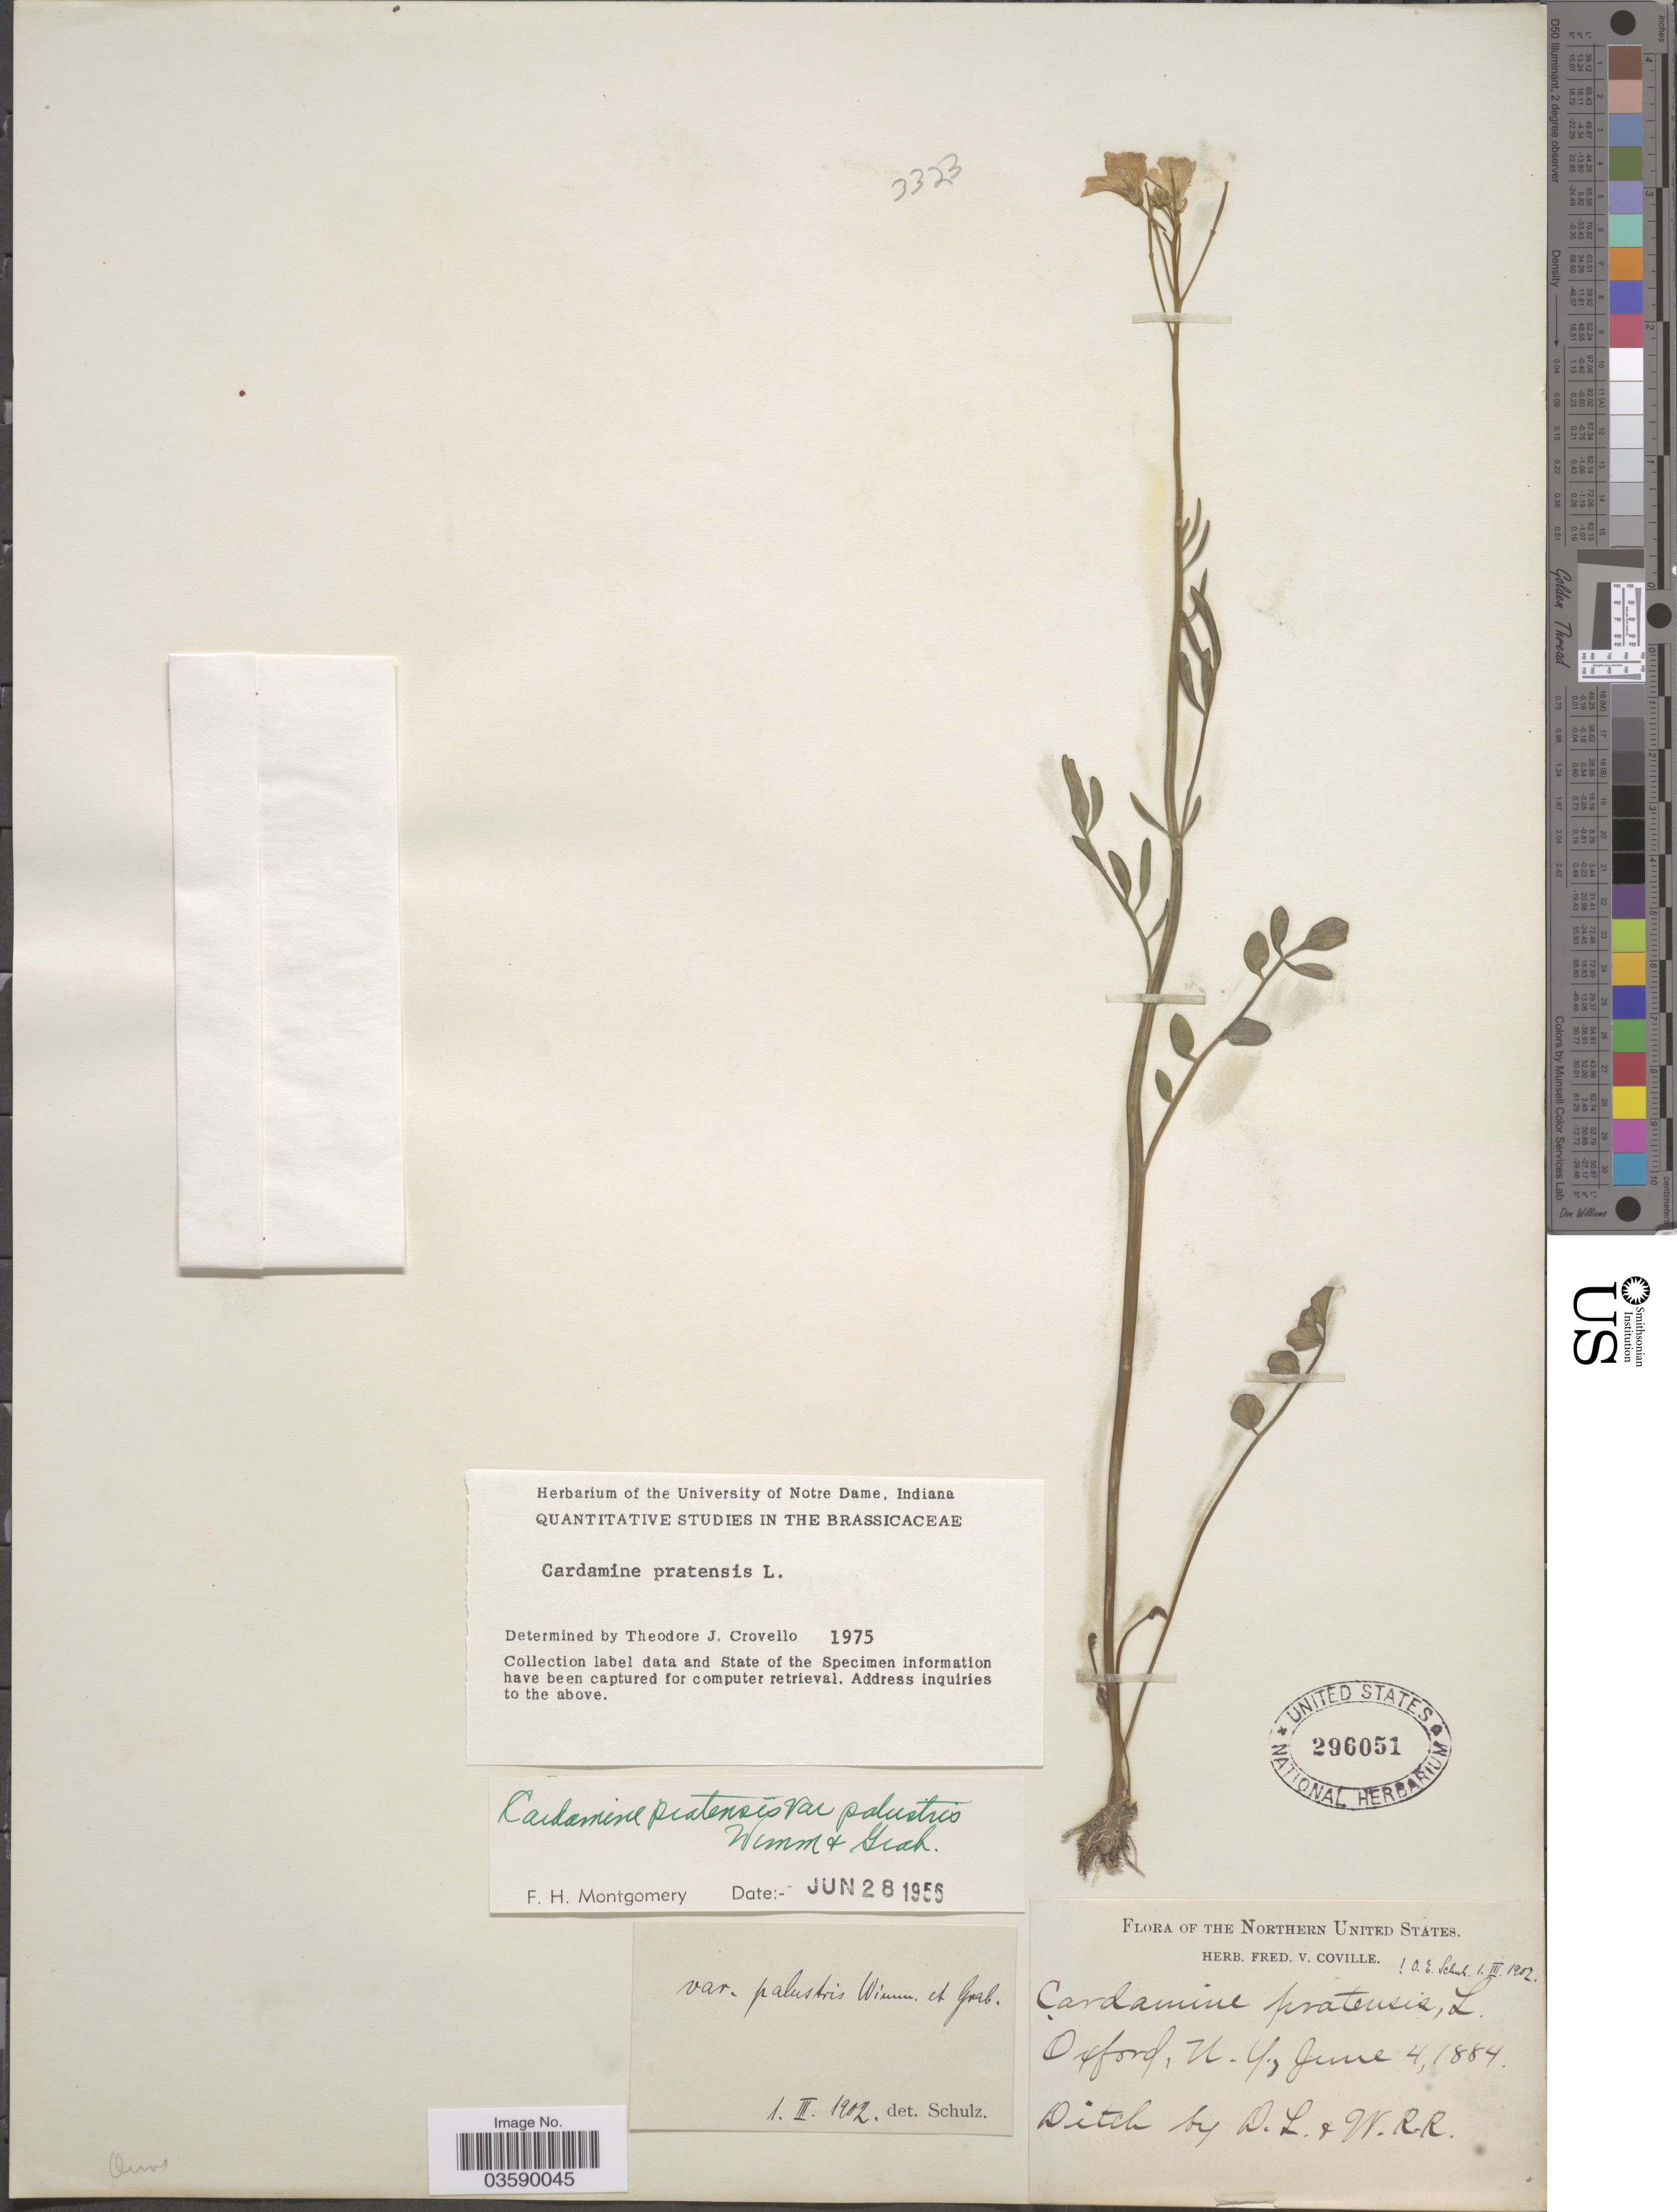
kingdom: Plantae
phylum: Tracheophyta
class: Magnoliopsida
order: Brassicales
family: Brassicaceae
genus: Cardamine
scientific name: Cardamine pratensis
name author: L.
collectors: ex herb. Fred. V. Coville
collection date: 1884-06-04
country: United States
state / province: New York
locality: Northern United States. Oxford. Ditch by D.L. & W.R.R.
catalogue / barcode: US 296051